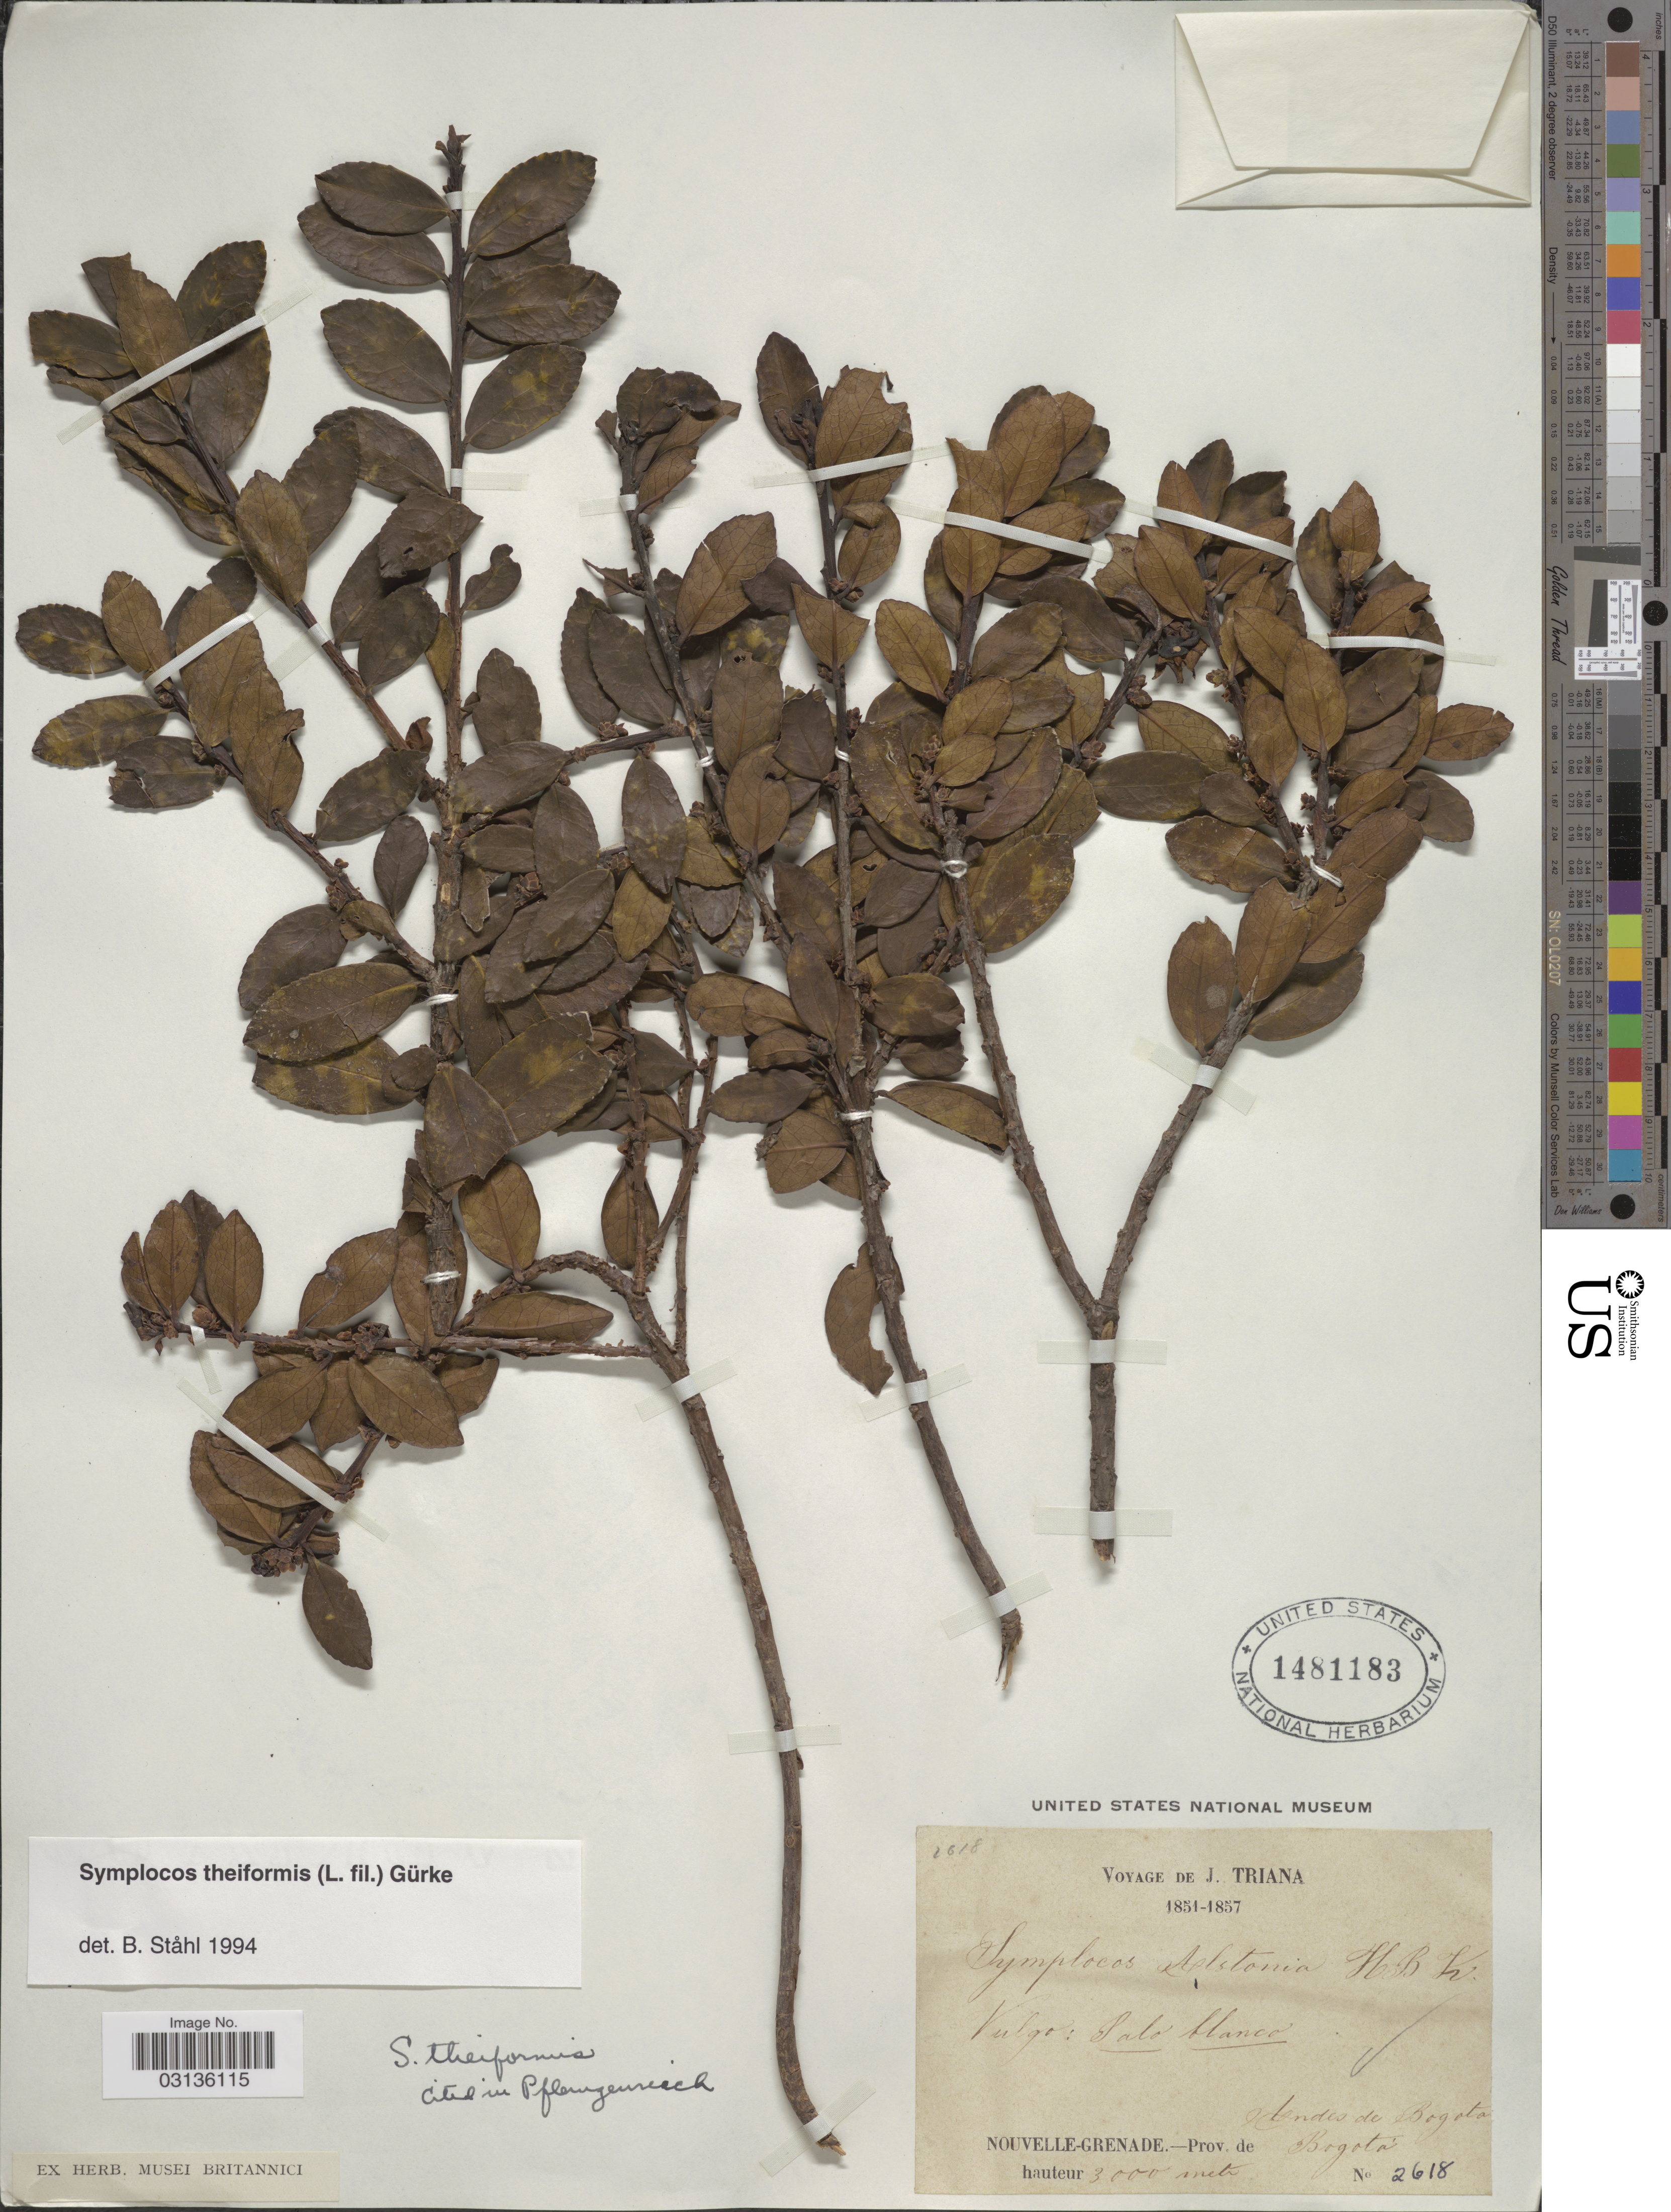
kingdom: Plantae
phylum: Tracheophyta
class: Magnoliopsida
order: Ericales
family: Symplocaceae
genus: Symplocos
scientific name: Symplocos theiformis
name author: (L. f.) Oken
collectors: J. Triana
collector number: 2618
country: Colombia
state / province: Bogota D.C.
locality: Nouvelle-Grenade.- Prov. de Bogotá. Andes de Bogotá.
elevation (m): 3000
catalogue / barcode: US 1481183